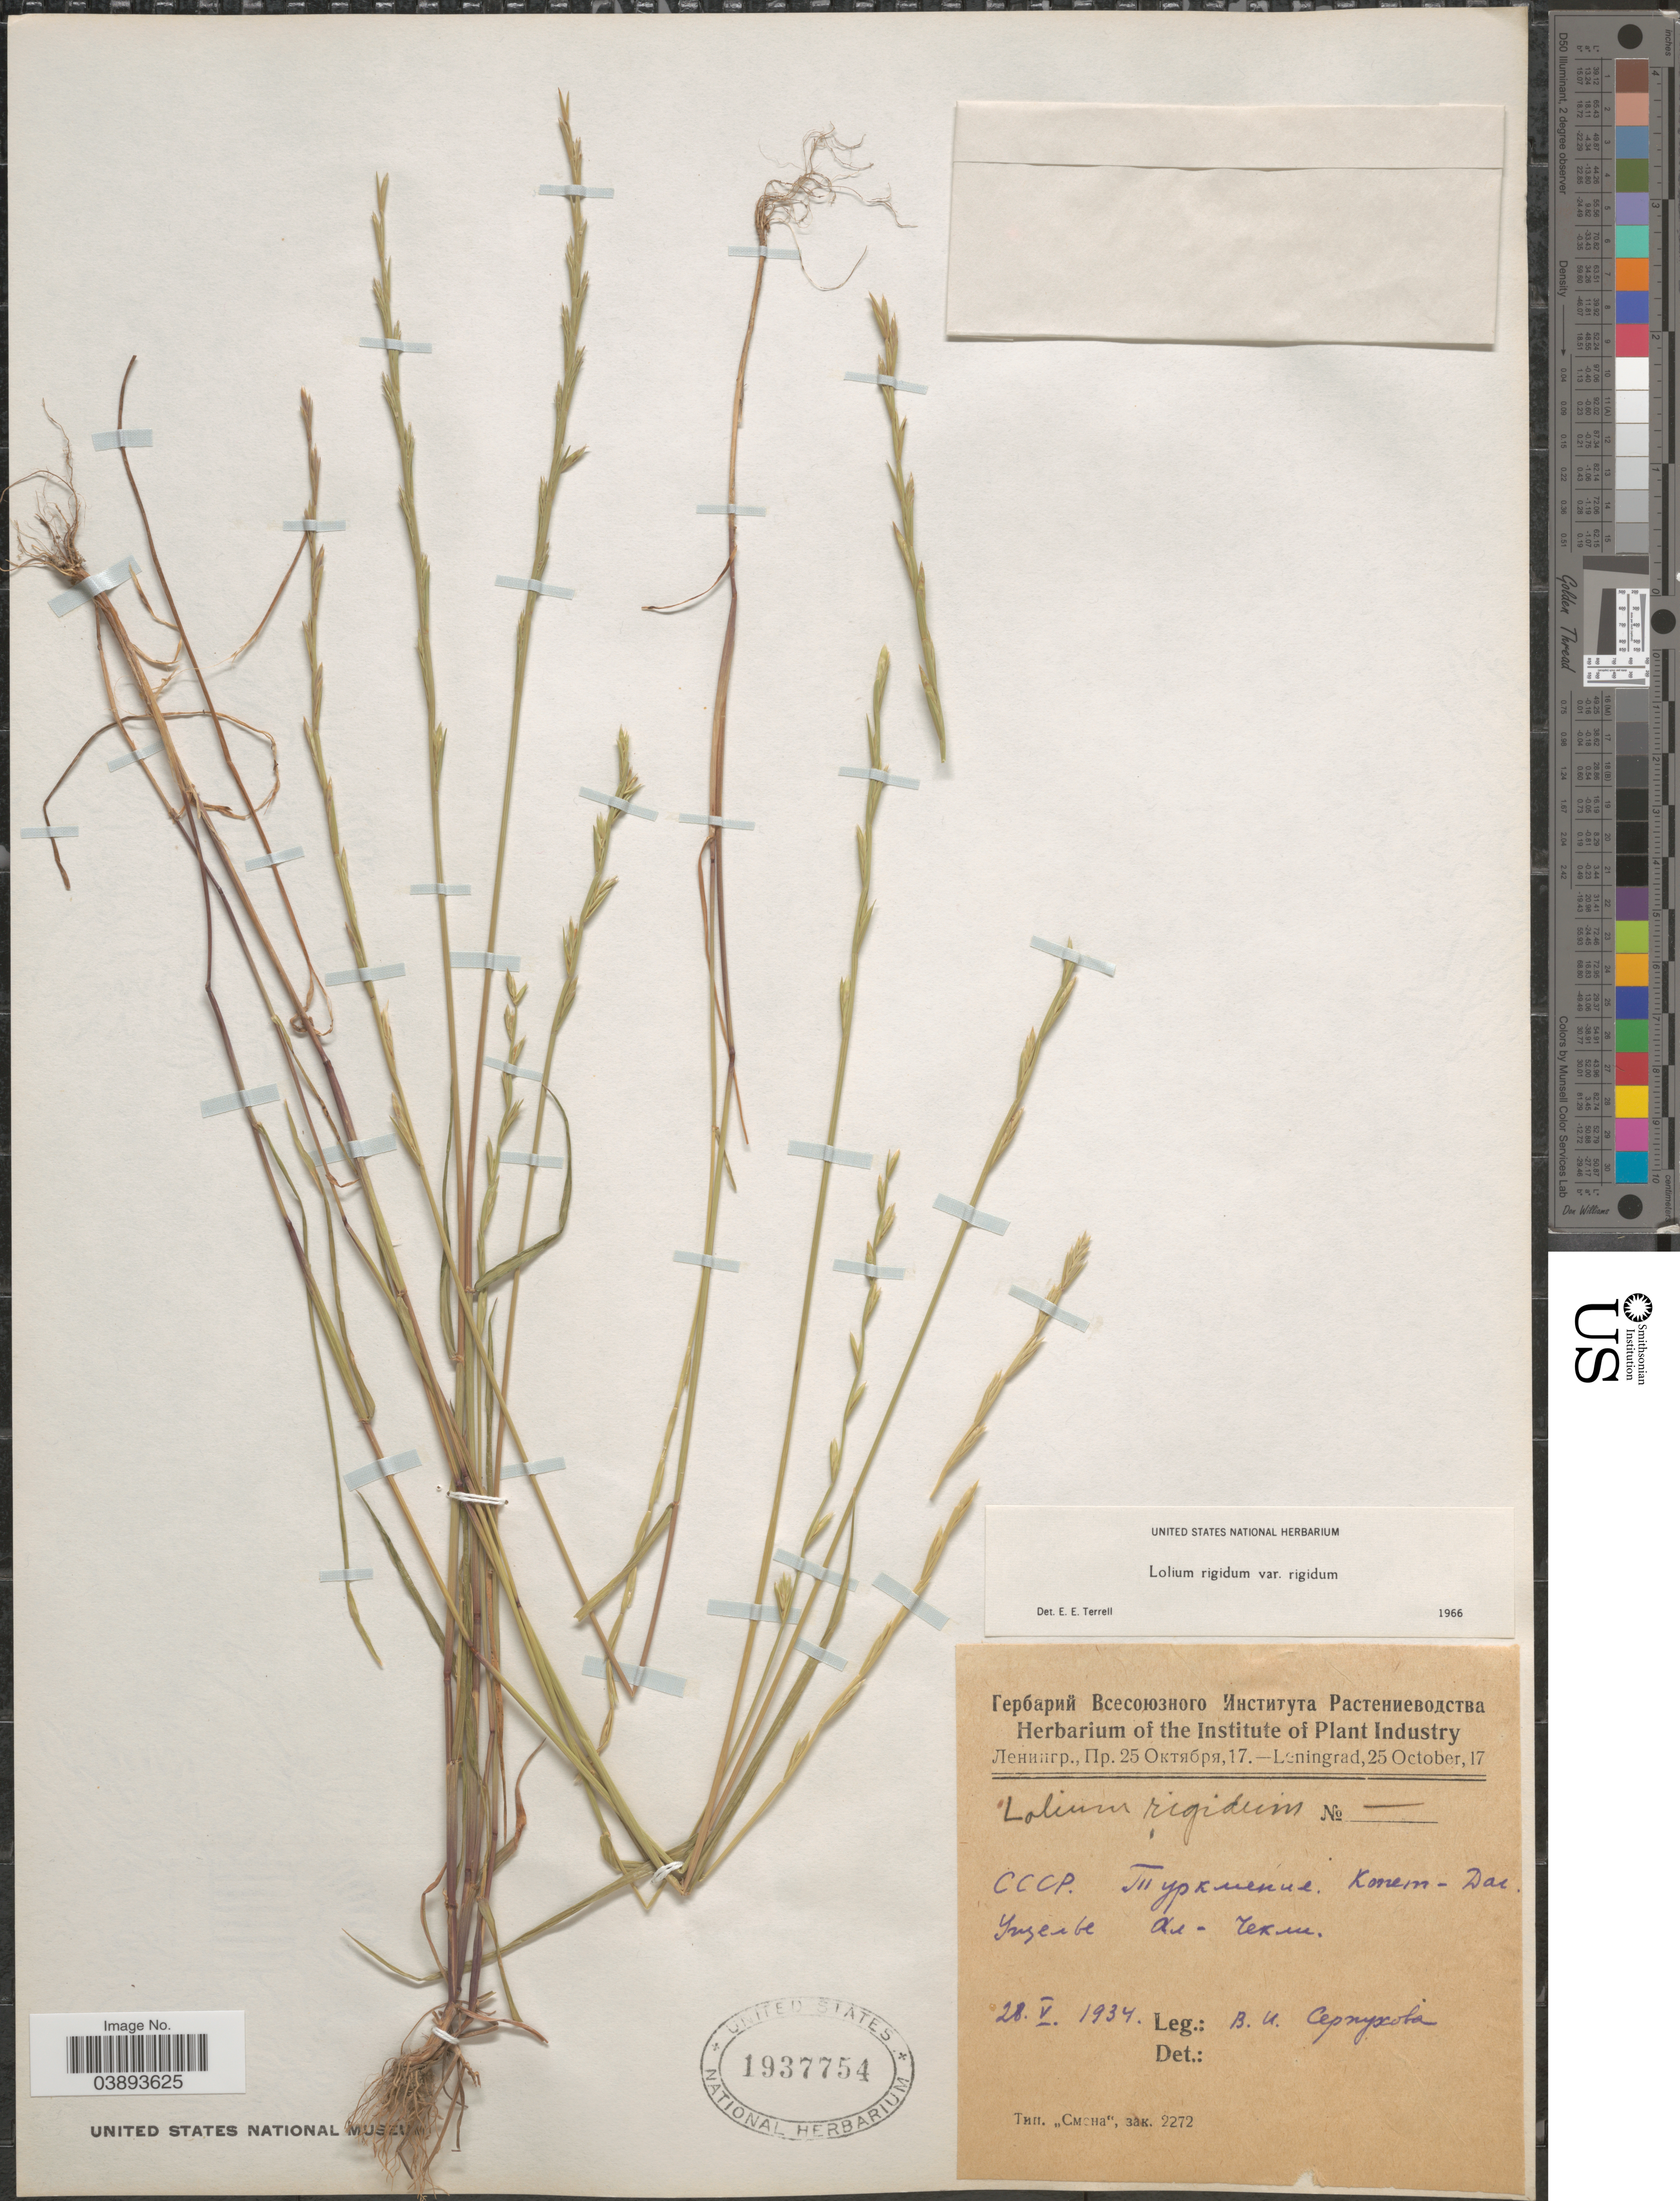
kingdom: Plantae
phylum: Tracheophyta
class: Liliopsida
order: Poales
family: Poaceae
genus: Lolium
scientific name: Lolium rigidum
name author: Gaudin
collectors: V. Serpukhova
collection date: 1934-05-28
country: Turkmenistan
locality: Kopet Dag, gorge Al Chekli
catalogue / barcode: US 1937754